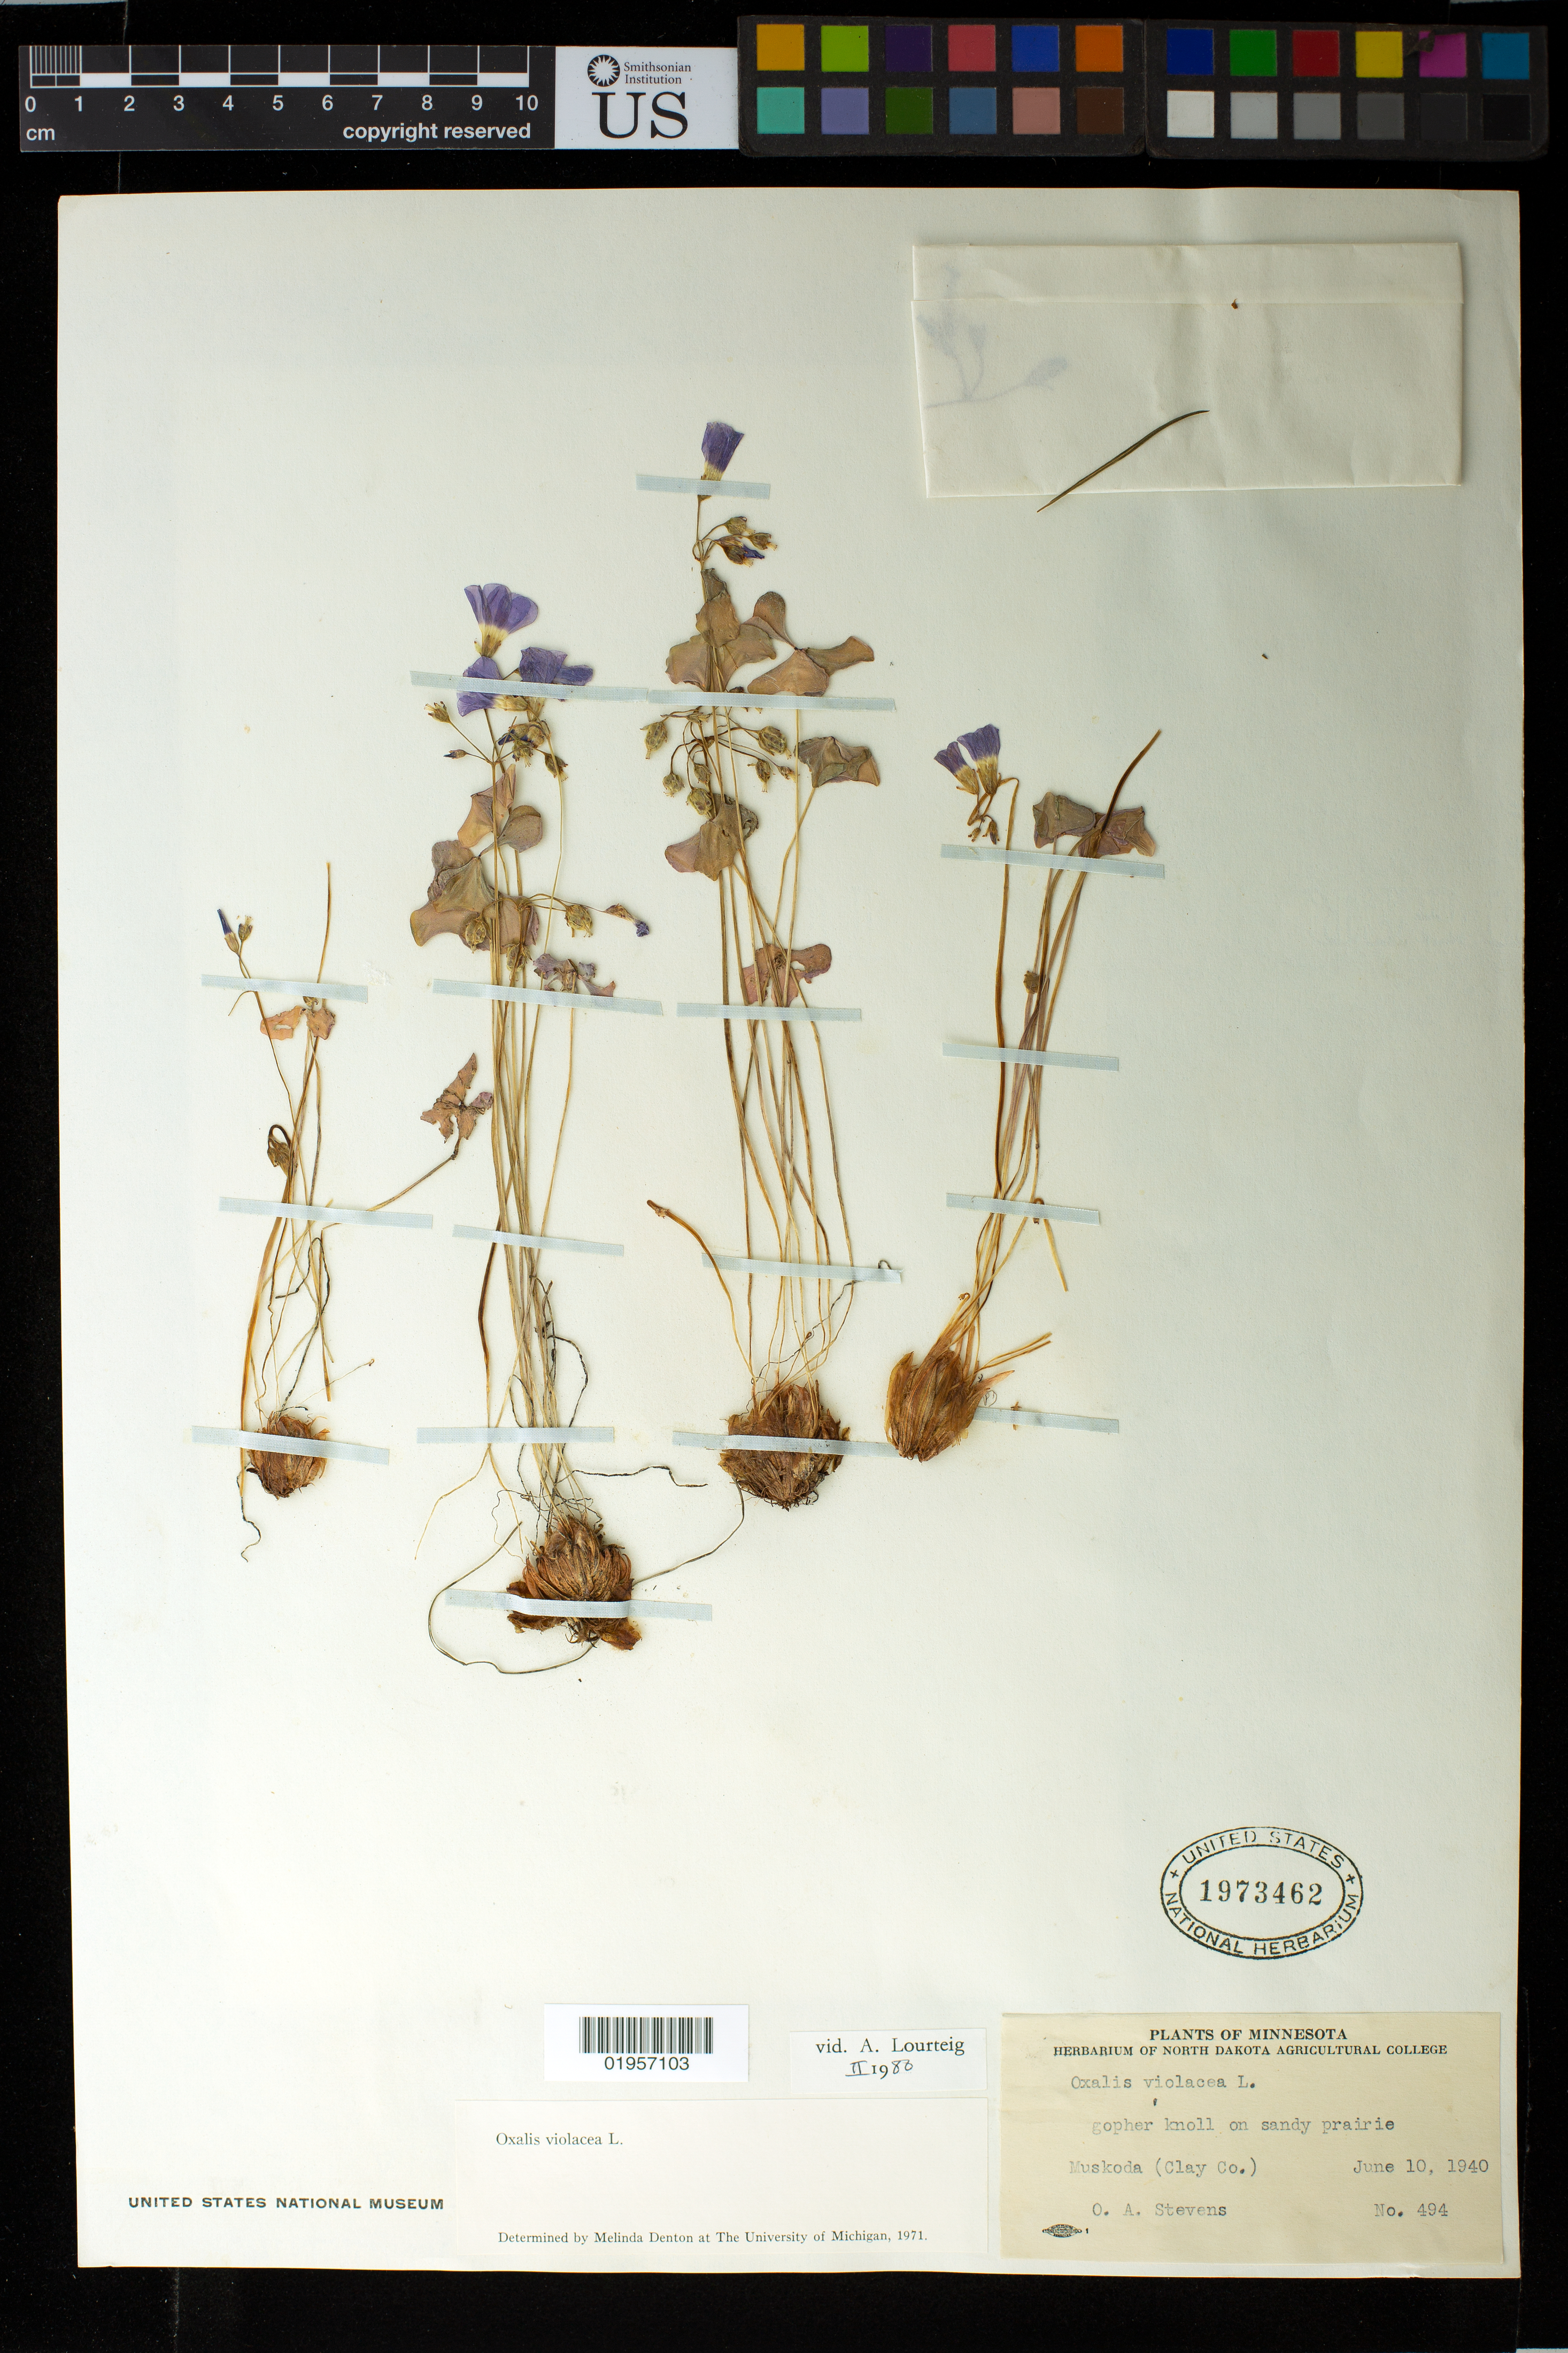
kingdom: Plantae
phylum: Tracheophyta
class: Magnoliopsida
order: Oxalidales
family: Oxalidaceae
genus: Oxalis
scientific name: Oxalis violacea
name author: L.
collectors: O. Stevens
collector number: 494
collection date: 1940-06-10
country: United States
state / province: Minnesota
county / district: Clay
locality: Muskoda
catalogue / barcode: US 1973462